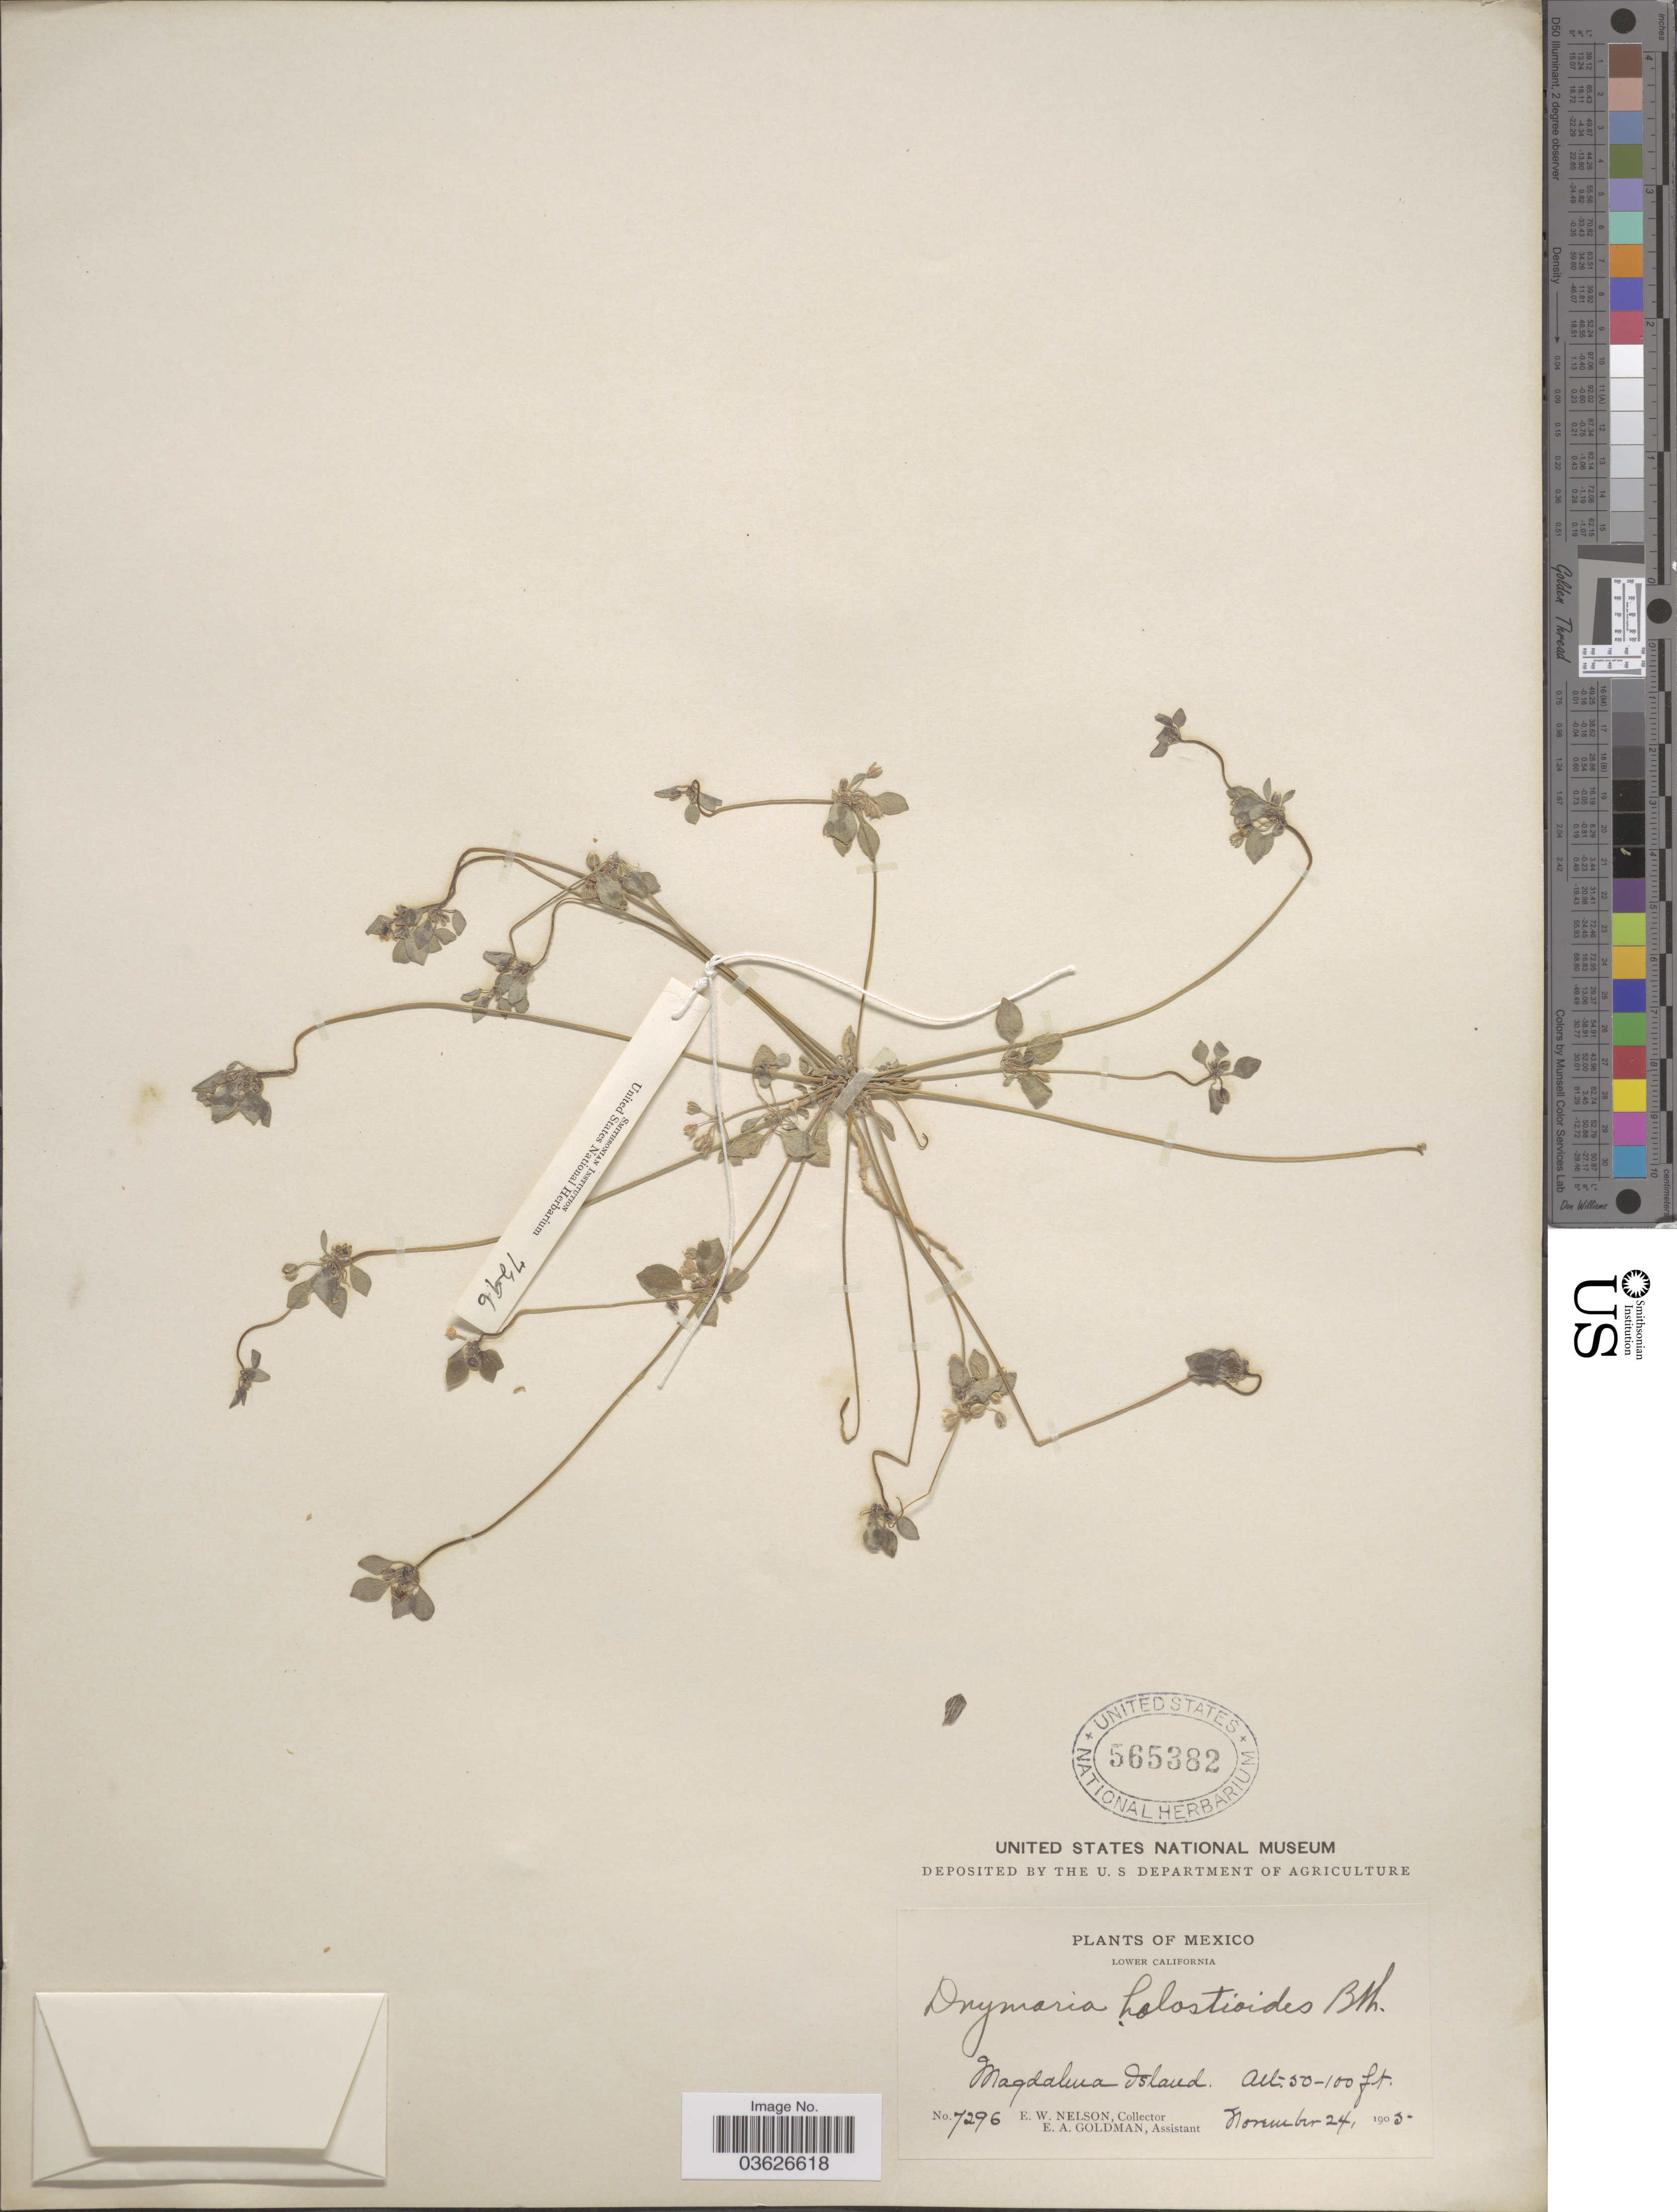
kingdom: Plantae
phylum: Tracheophyta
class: Magnoliopsida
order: Caryophyllales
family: Caryophyllaceae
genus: Drymaria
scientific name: Drymaria holosteoides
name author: Benth.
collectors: E. W. Nelson & E. A. Goldman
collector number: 7296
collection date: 1905-11-24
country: Mexico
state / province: Baja California Sur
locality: Lower California. Magdalena Island.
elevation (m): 15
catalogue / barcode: US 565382